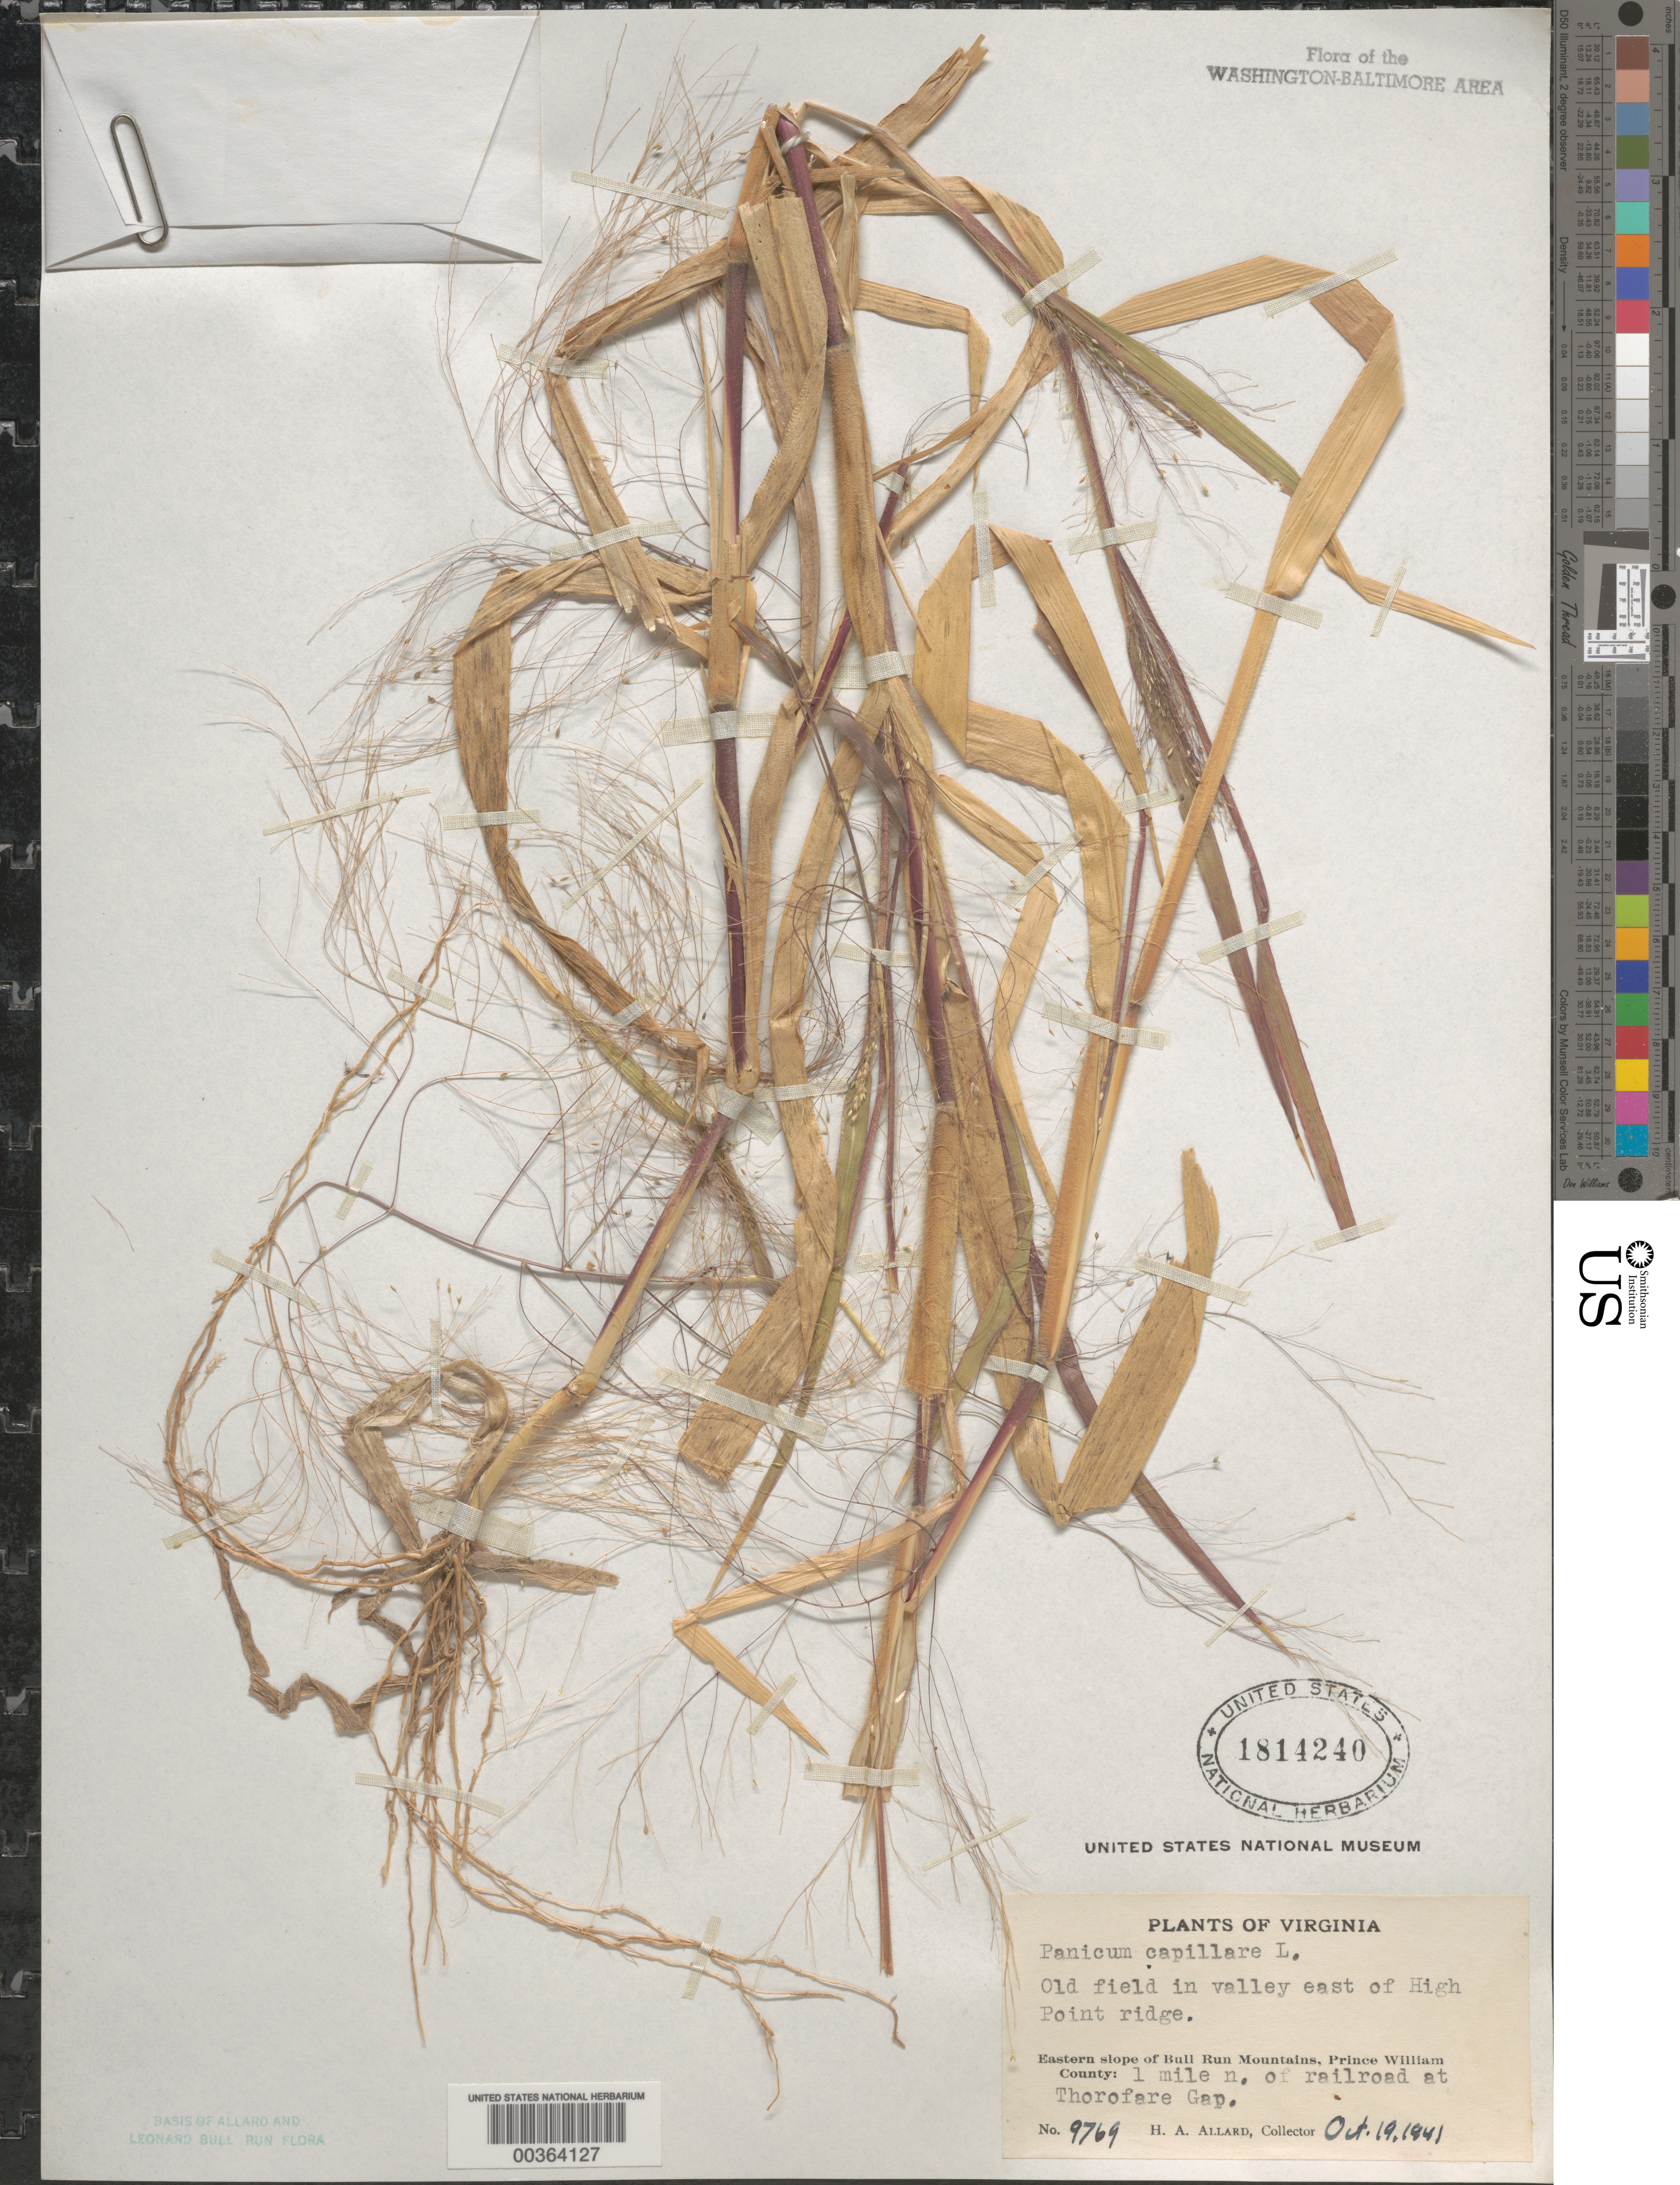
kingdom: Plantae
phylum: Tracheophyta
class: Liliopsida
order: Poales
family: Poaceae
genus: Panicum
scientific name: Panicum capillare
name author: L.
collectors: H. A. Allard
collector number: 9769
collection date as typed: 19 Oct 1941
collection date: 1941-10-19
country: United States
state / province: Virginia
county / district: Prince William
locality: East of High Point Ridge, north of Thorofare Gap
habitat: Old field in valley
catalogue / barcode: US 1814240